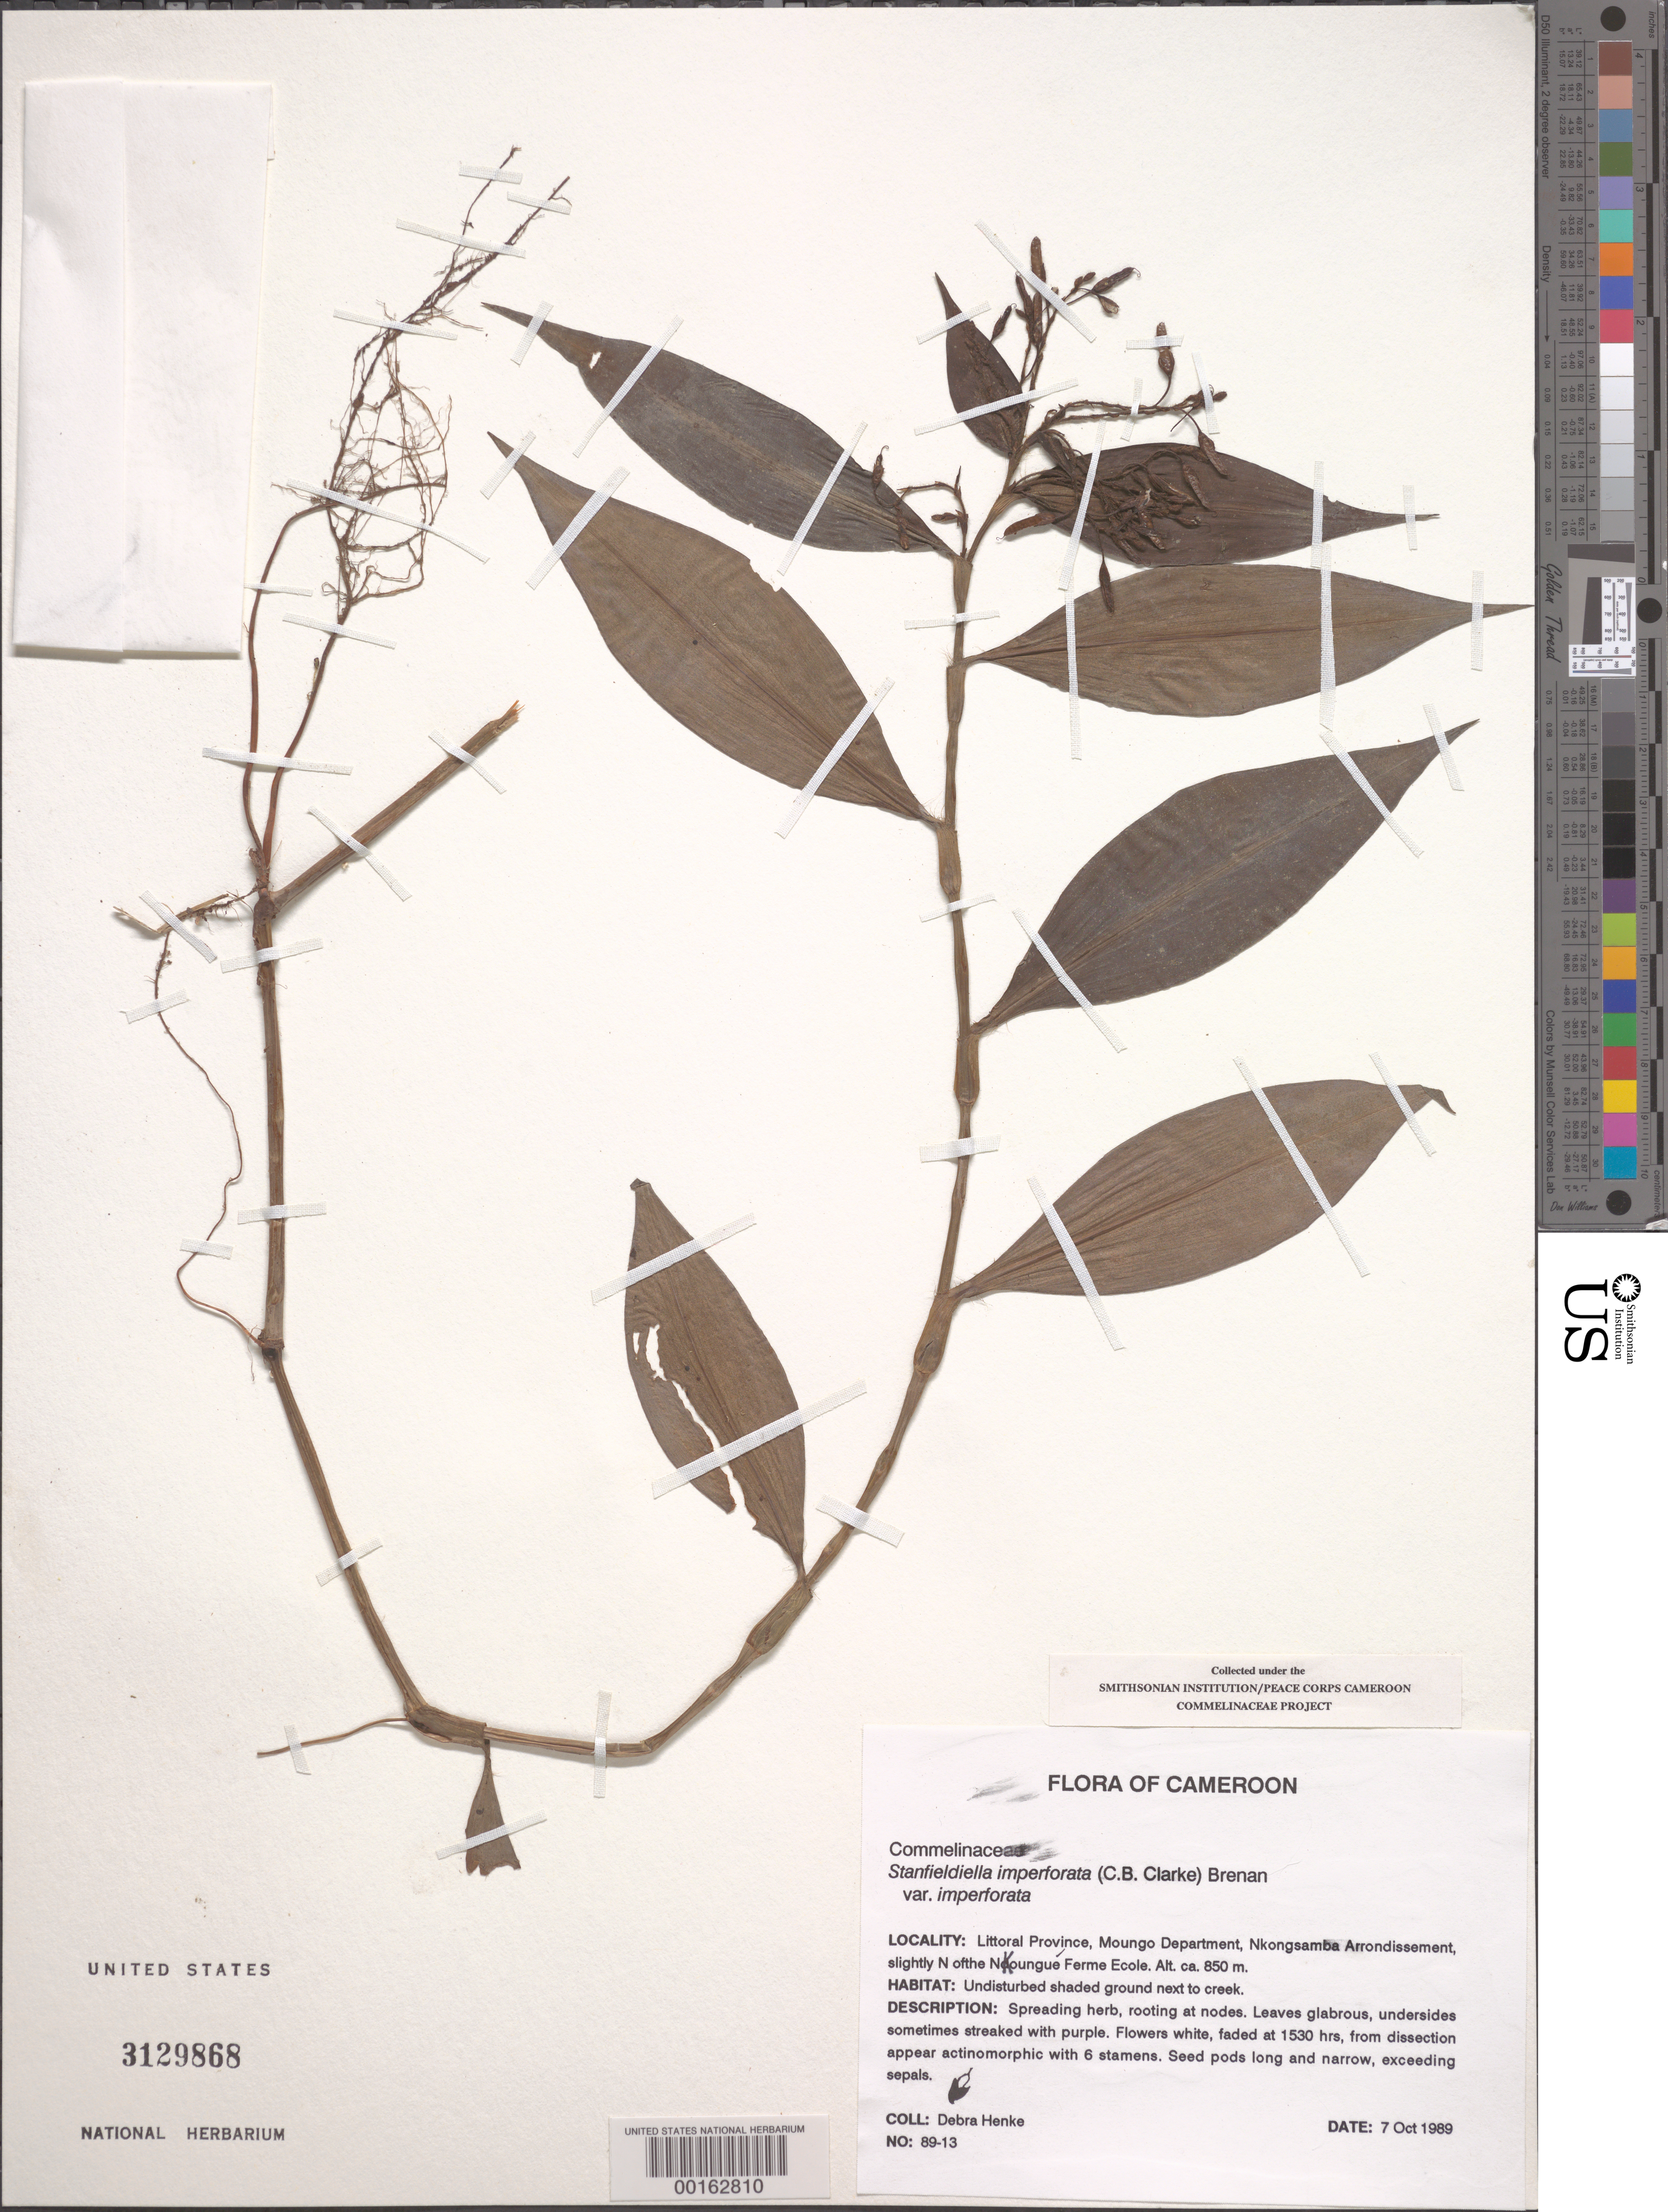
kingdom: Plantae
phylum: Tracheophyta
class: Liliopsida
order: Commelinales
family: Commelinaceae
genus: Stanfieldiella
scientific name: Stanfieldiella imperforata var. imperforata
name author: (C.B. Clarke) Brenan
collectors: D. Henke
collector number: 89-13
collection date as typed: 07 Oct 1989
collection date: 1989-10-07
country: Cameroon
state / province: Littoral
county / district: Mungo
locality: Nkongsamba arrondissement, n of nkoungue ferme ecole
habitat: Undisturbed shaded ground next to creek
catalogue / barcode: US 3129868